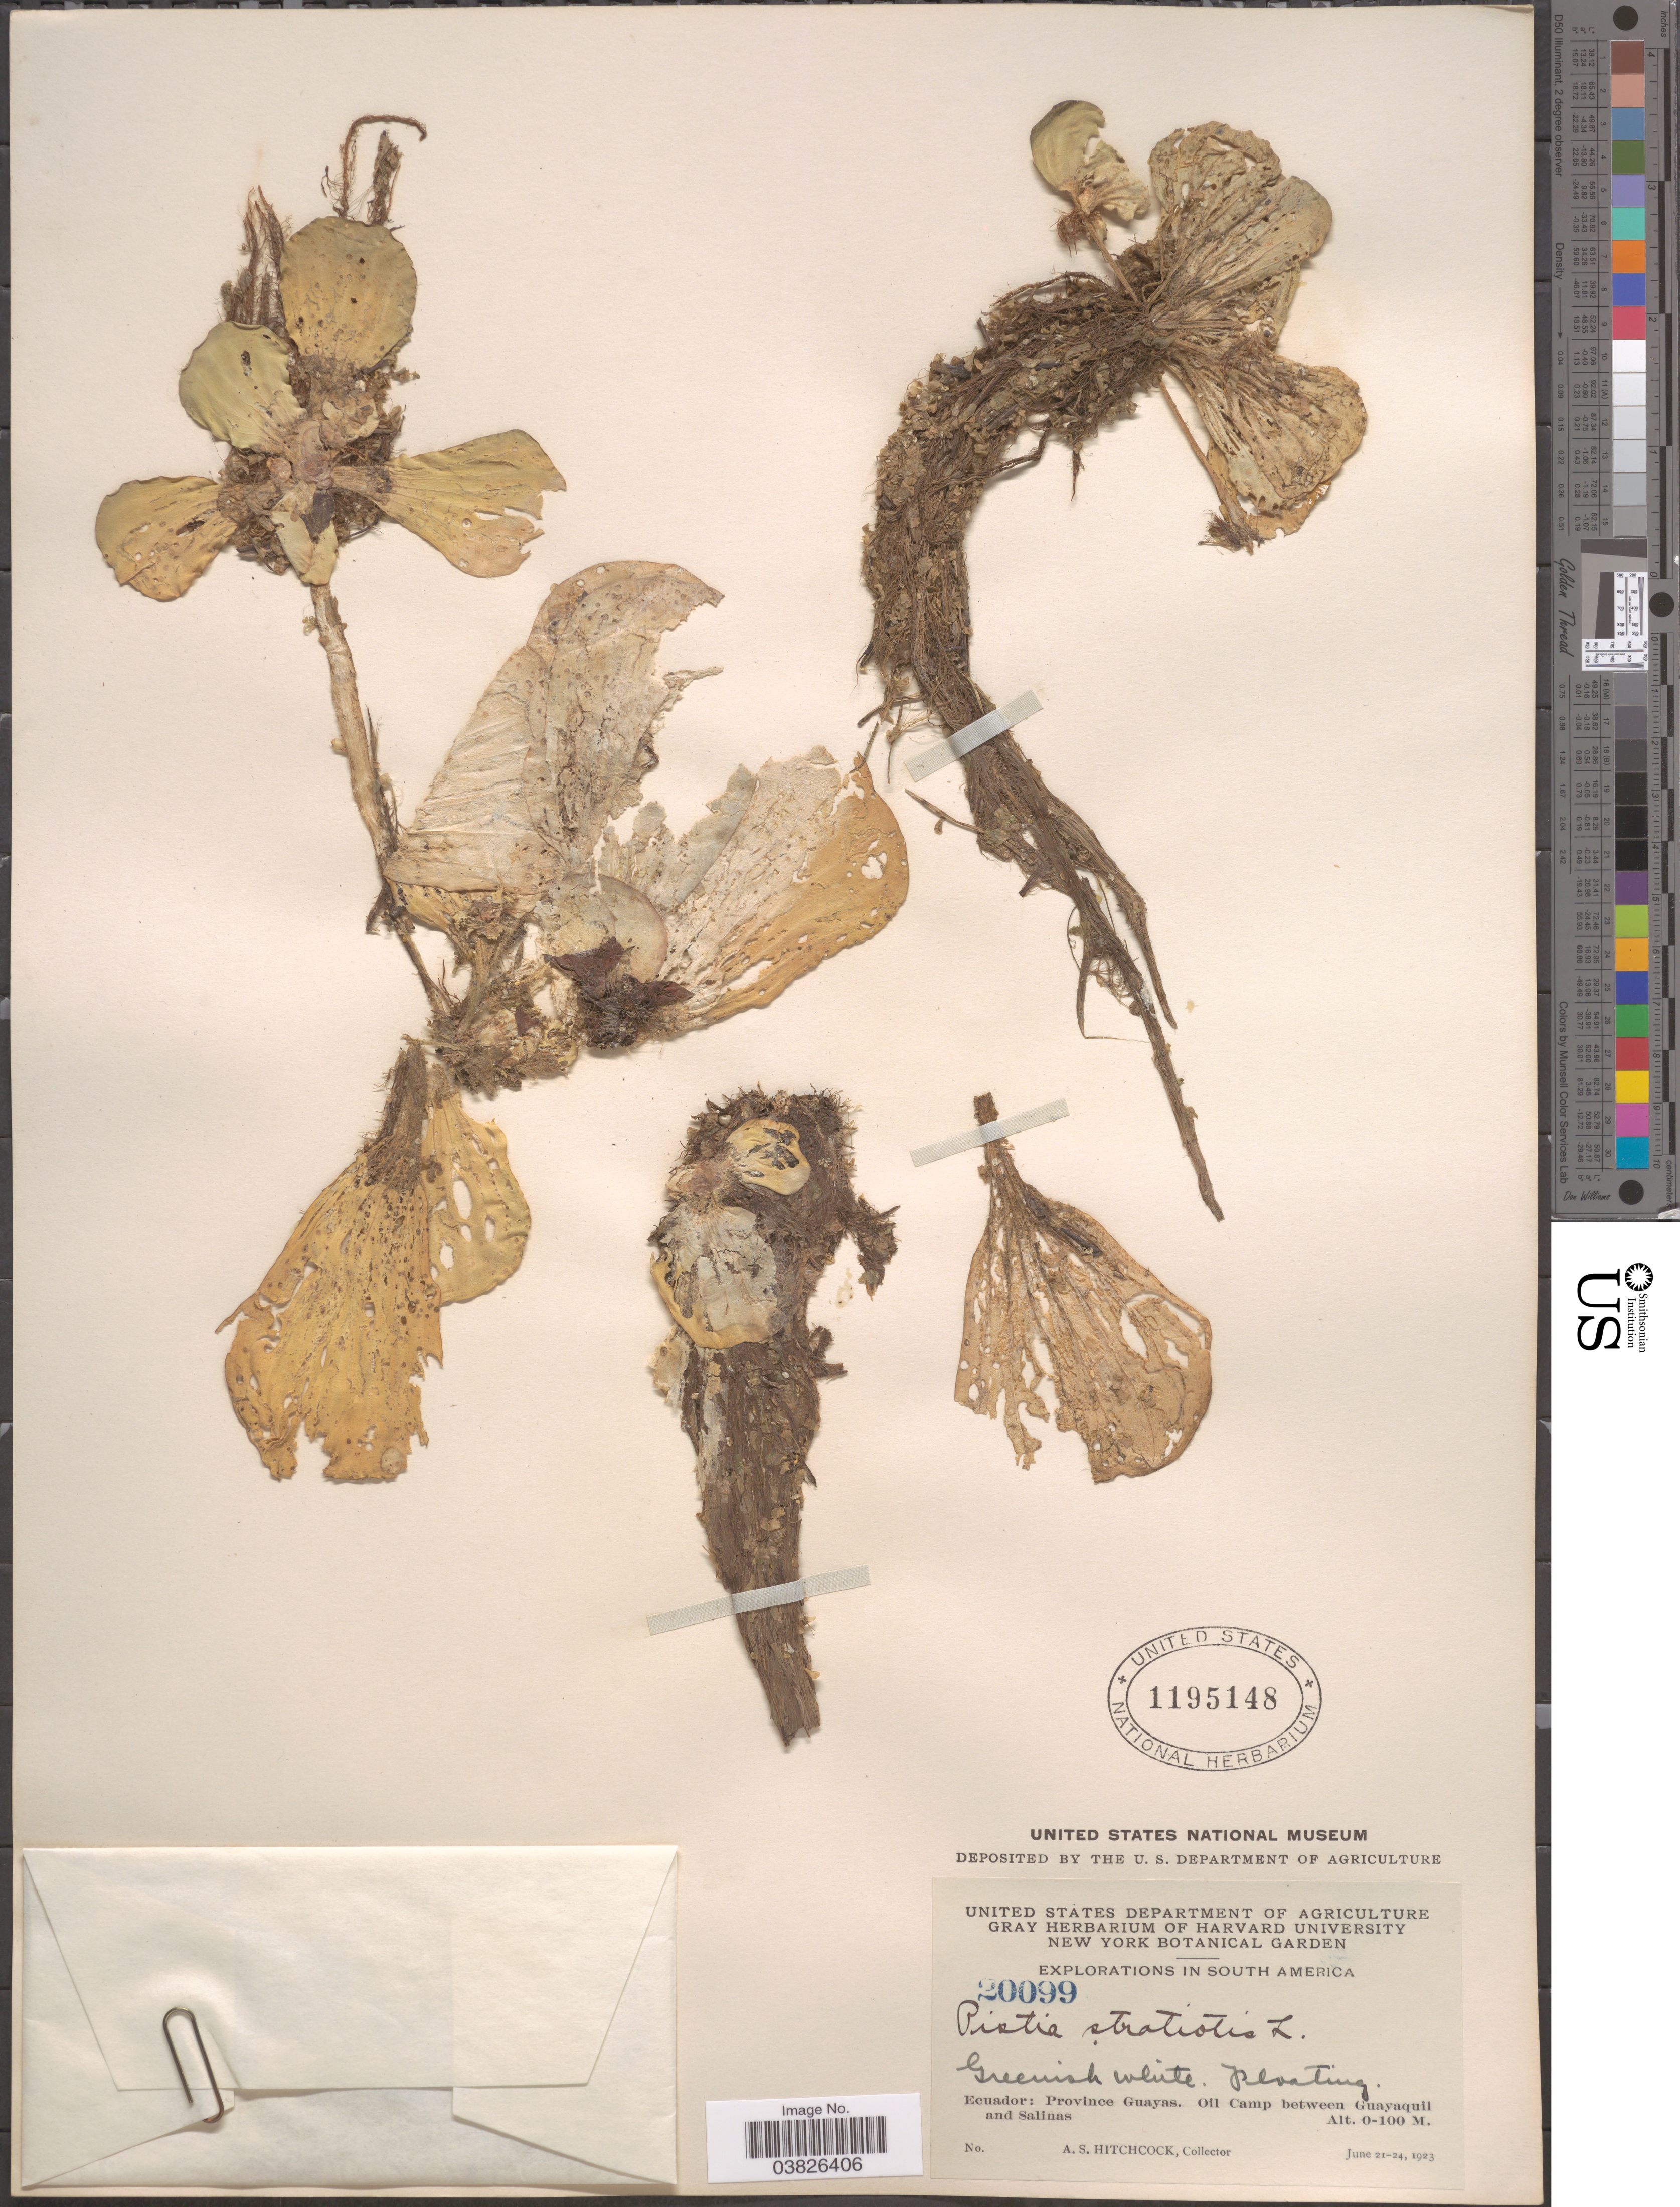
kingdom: Plantae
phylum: Tracheophyta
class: Liliopsida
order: Alismatales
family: Araceae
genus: Pistia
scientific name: Pistia stratiotes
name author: L.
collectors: A. S. Hitchcock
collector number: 20099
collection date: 1923-06-21/1923-06-24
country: Ecuador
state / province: Guayas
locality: Oil Camp between Guayaquil and Salinas.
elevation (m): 0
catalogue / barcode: US 1195148